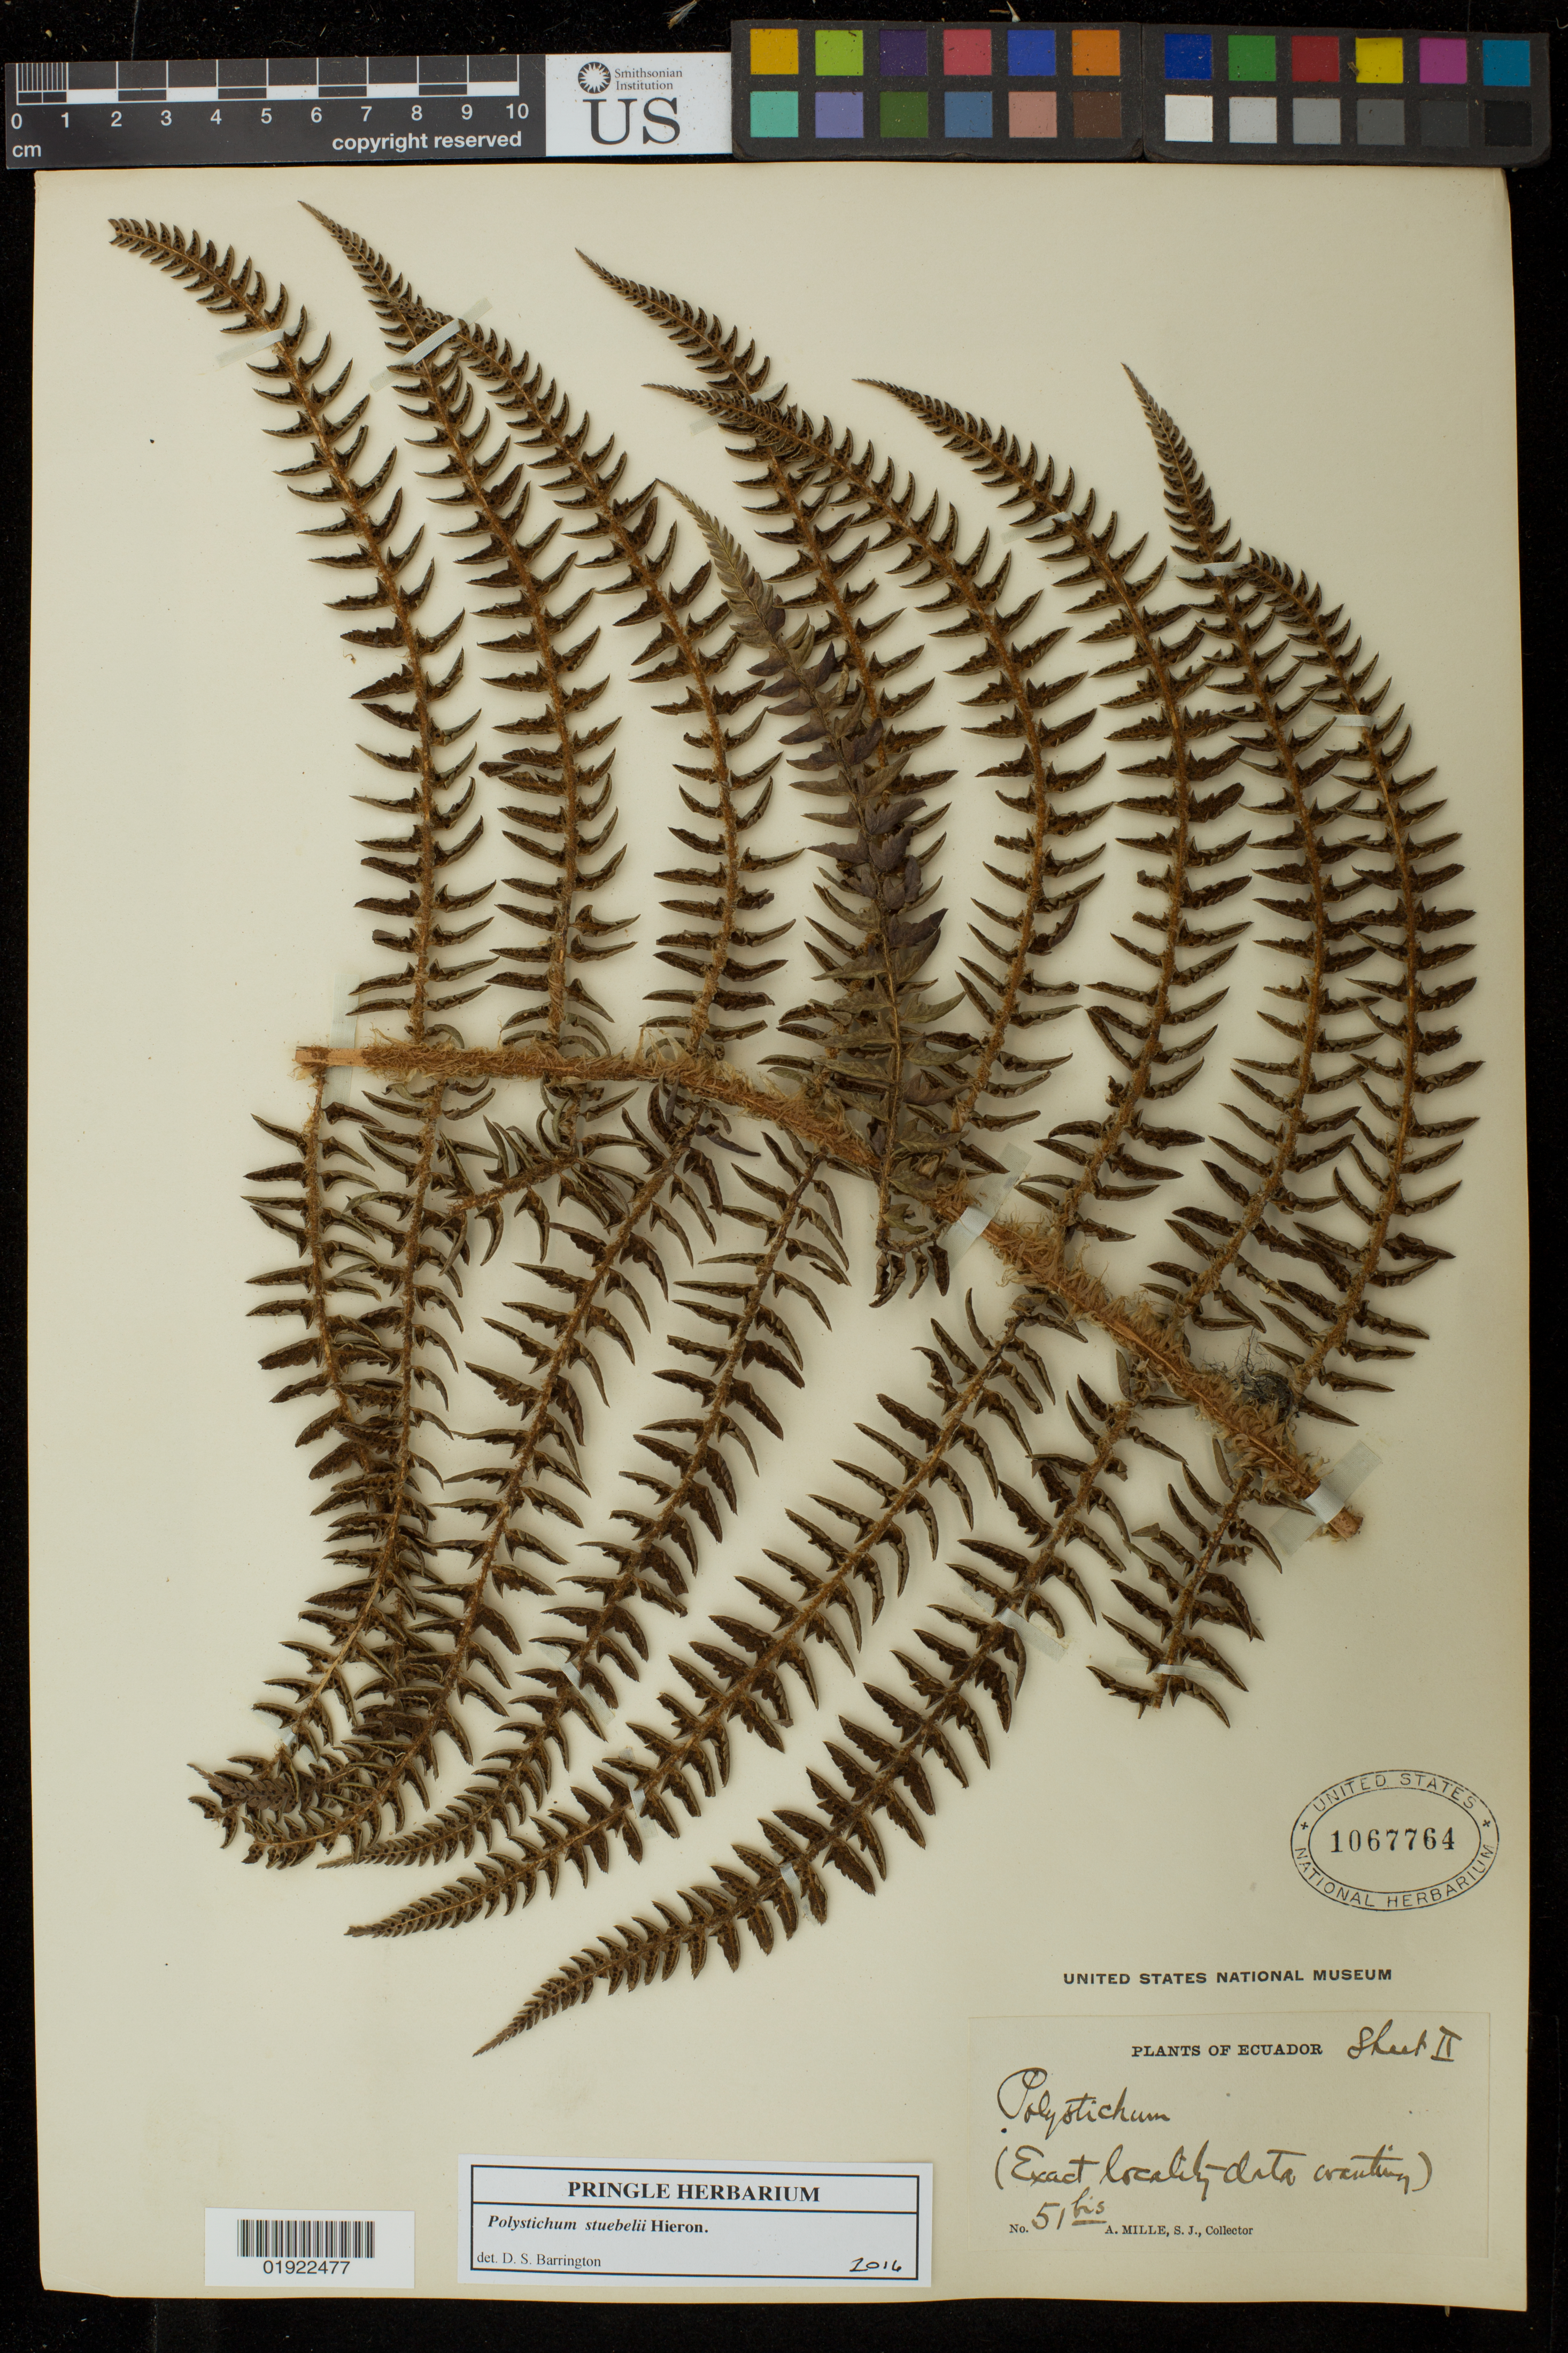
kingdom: Plantae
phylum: Tracheophyta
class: Polypodiopsida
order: Polypodiales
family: Dryopteridaceae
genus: Polystichum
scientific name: Polystichum steubelii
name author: Hieron.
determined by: Barrington, D. S., Curator (VT), University of Vermont (UNITED STATES)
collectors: A. Mille S.J.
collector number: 51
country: Ecuador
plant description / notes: Sheet II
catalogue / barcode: US 1067764